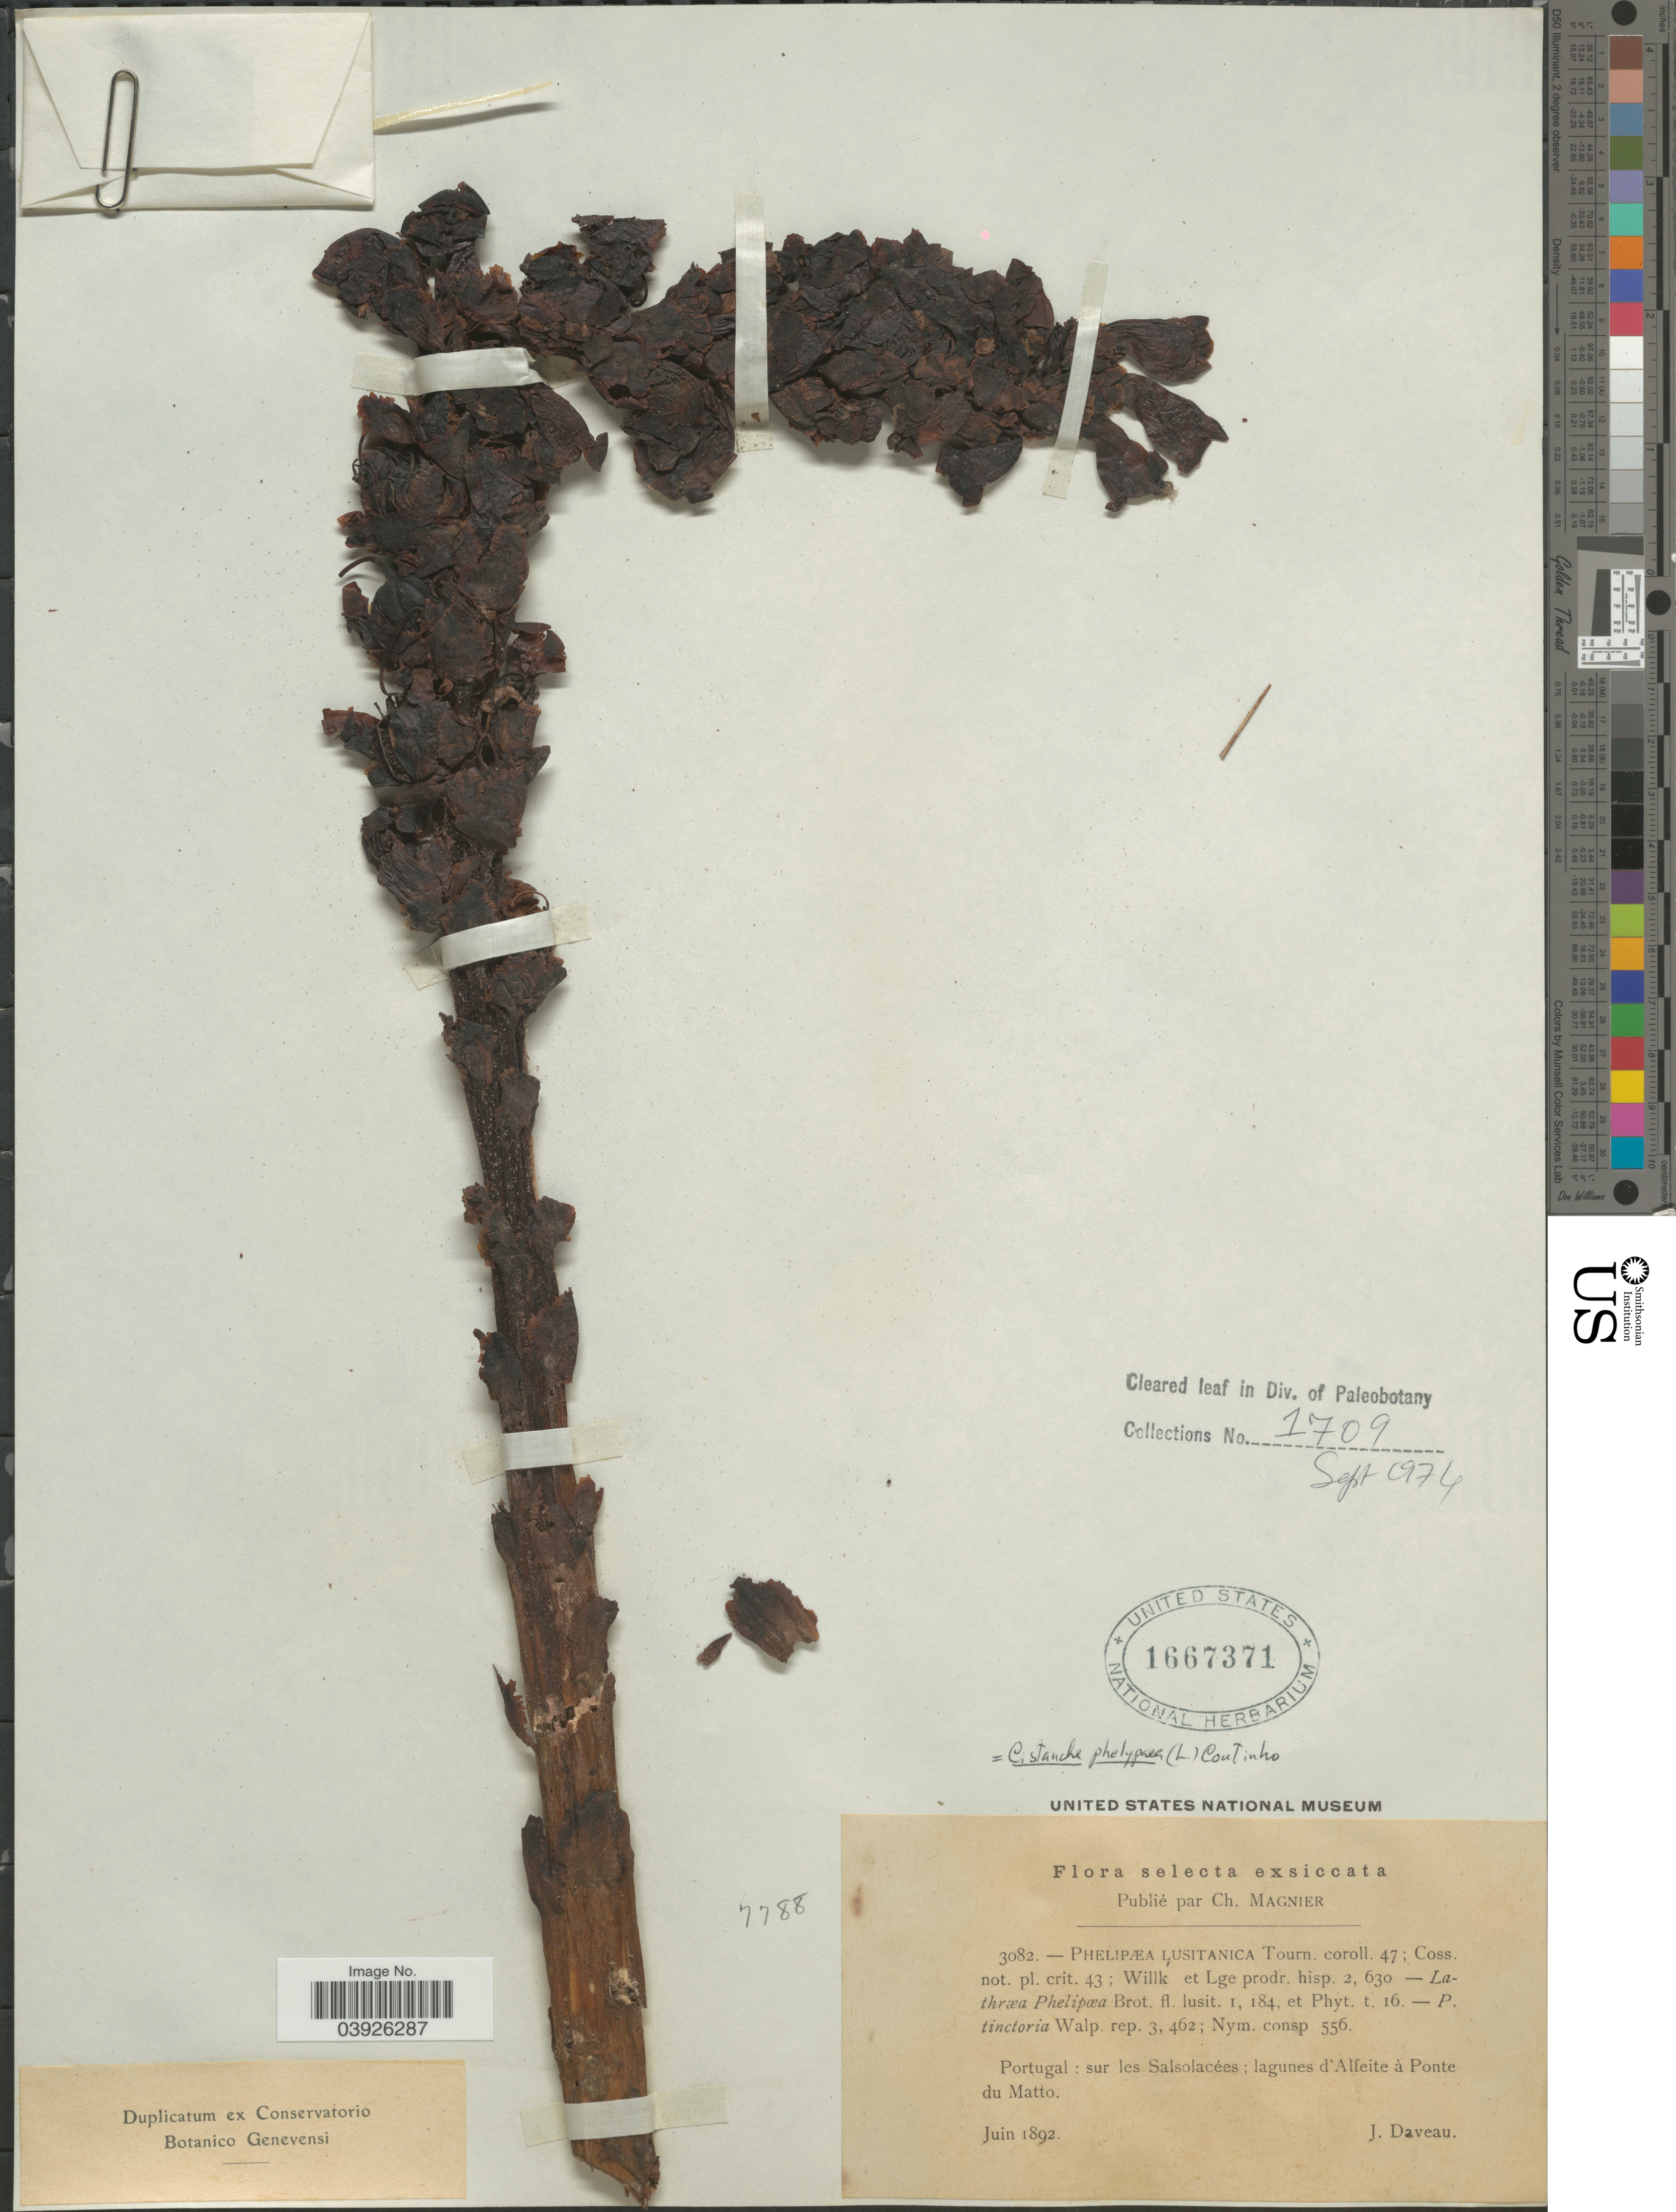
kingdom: Plantae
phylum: Tracheophyta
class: Magnoliopsida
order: Lamiales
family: Orobanchaceae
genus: Cistanche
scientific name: Cistanche phelypaea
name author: (L.) Cout.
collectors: J. Daveau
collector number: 3082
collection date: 1892-06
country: Portugal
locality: Sur les Salsolacées; lagunes d'Alfeite à Ponte du Matto.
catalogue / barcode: US 1667371